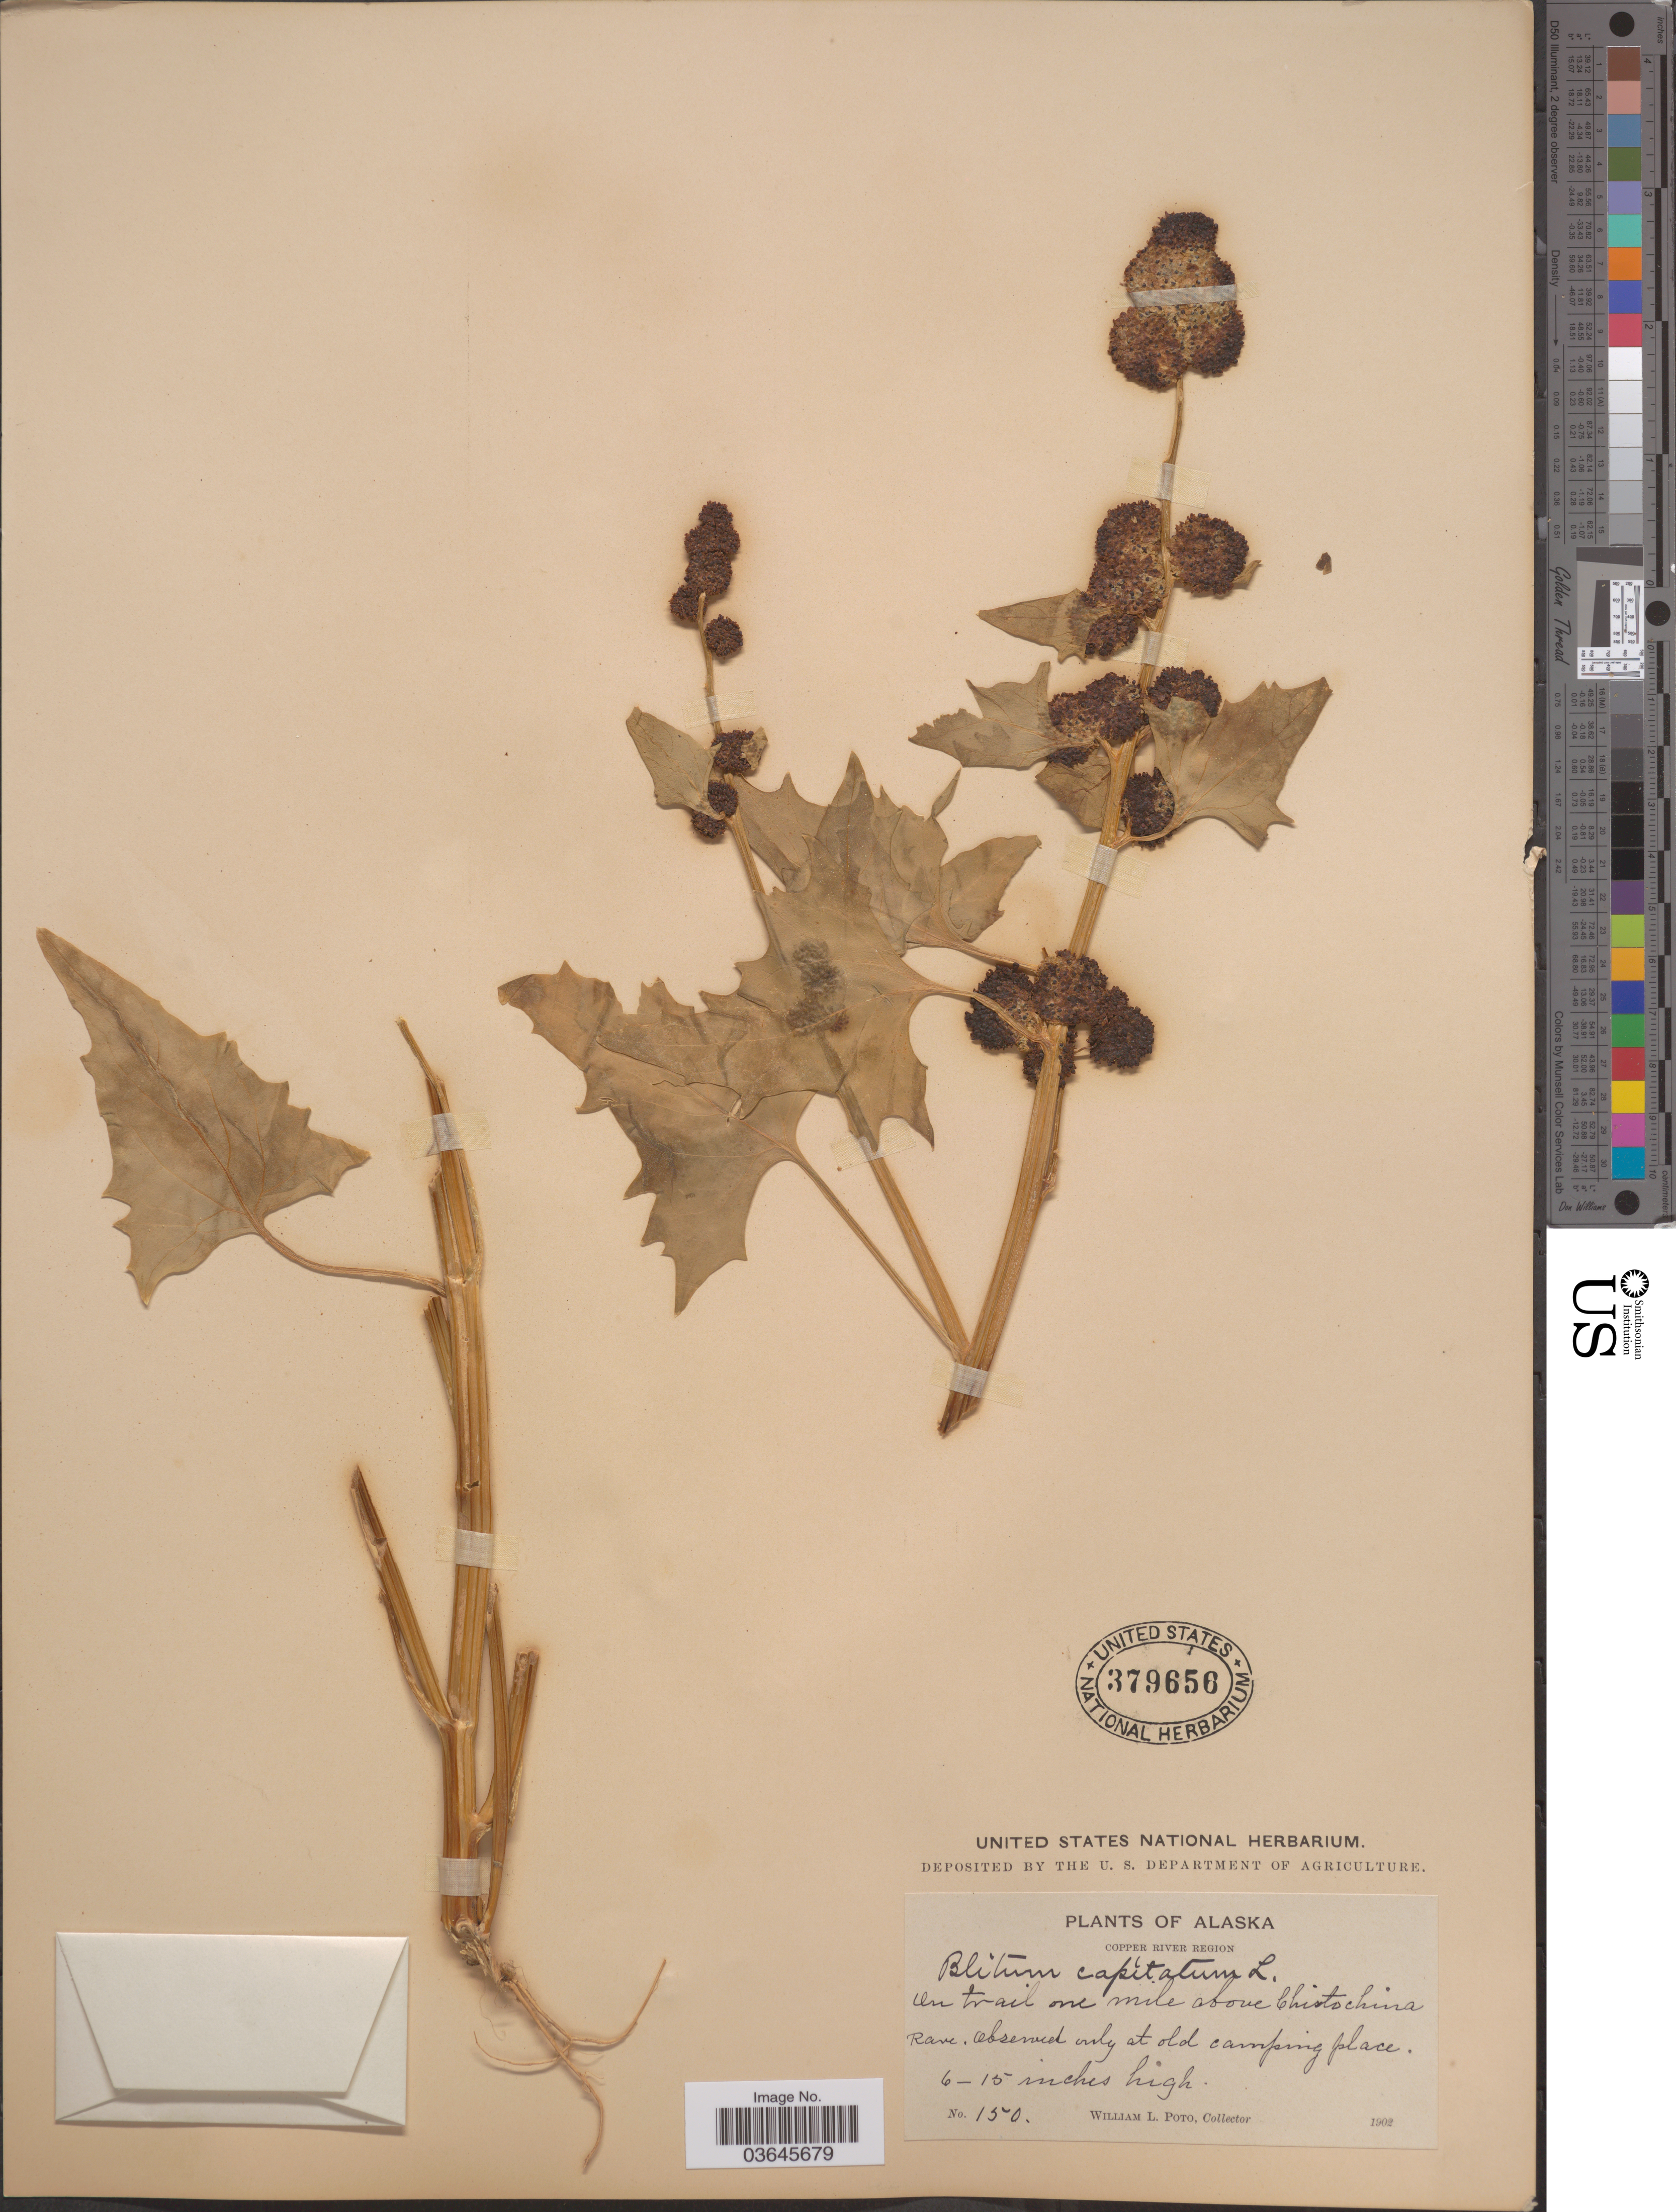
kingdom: Plantae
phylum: Tracheophyta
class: Magnoliopsida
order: Caryophyllales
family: Amaranthaceae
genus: Blitum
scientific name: Blitum capitatum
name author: L.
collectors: W. Poto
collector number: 150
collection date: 1902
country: United States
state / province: Alaska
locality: Copper River Region. On trail one mile above Chistochina.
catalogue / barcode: US 379656